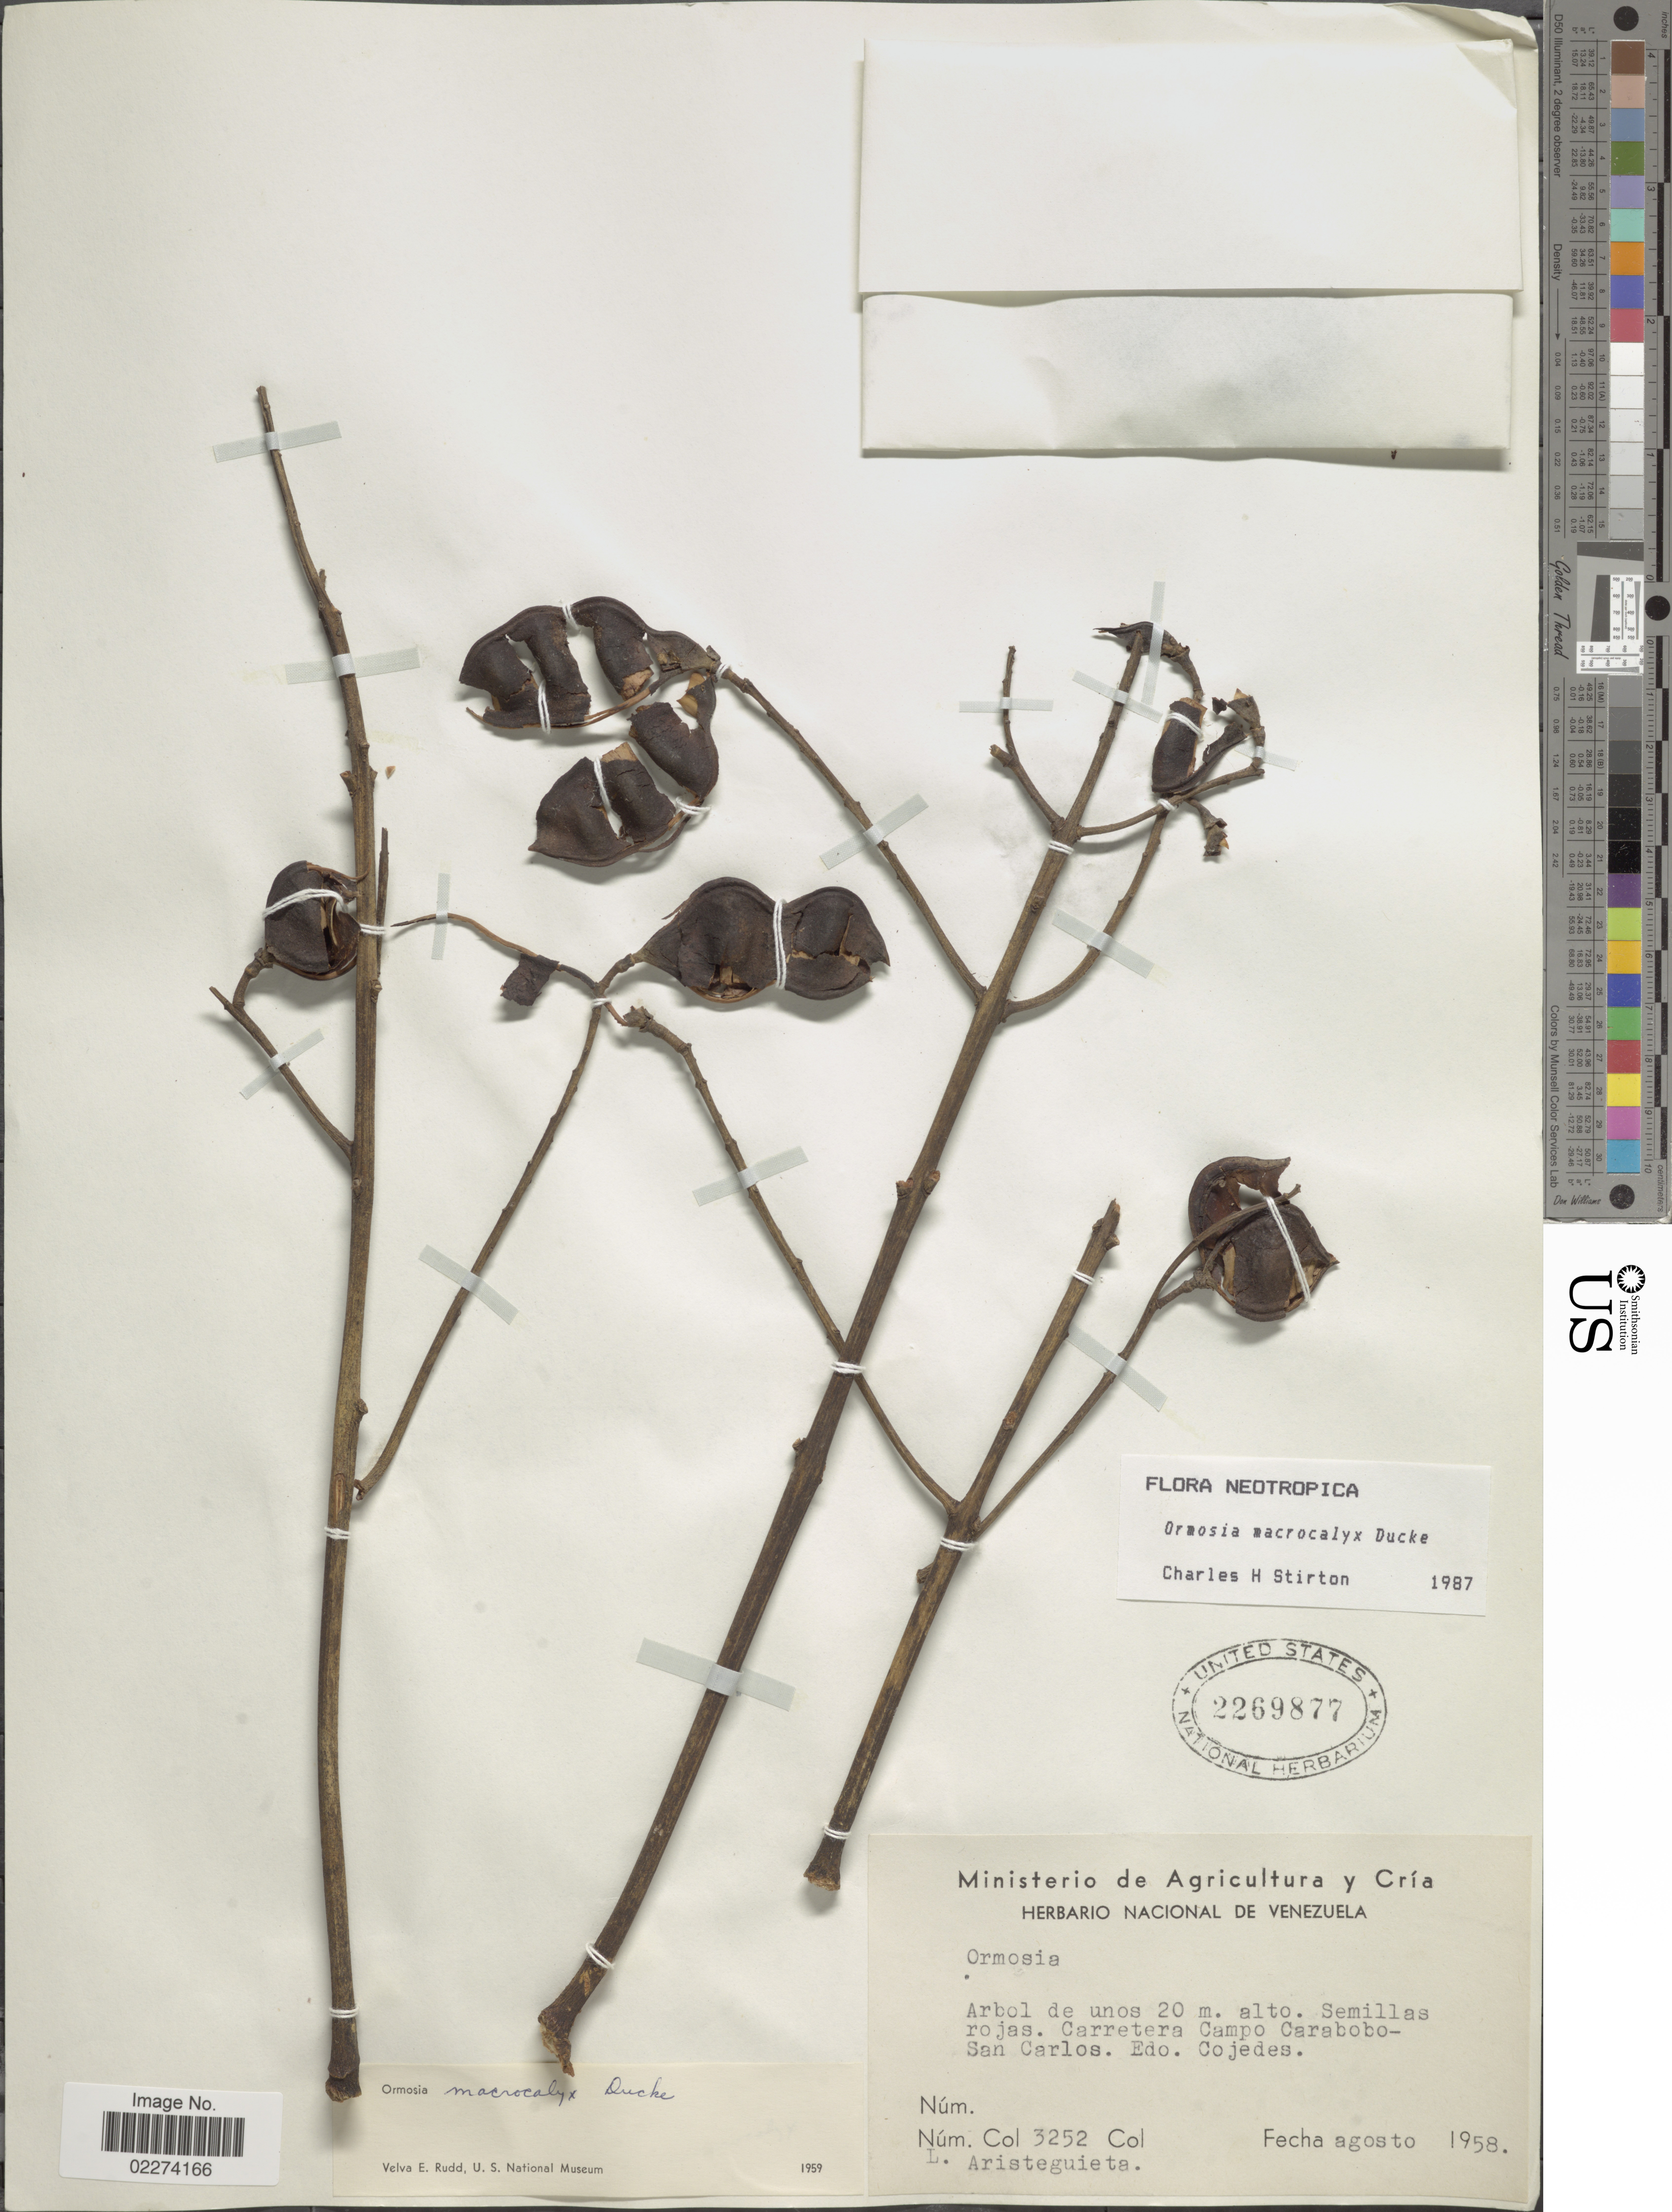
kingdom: Plantae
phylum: Tracheophyta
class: Magnoliopsida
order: Fabales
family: Fabaceae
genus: Ormosia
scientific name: Ormosia macrocalyx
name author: Ducke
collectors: L. Aristeguieta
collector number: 3252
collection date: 1958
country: Venezuela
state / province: Cojedes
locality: Carretera Campo Carabobo, San Carlos, Edo. Cojedes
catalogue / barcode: US 2269877